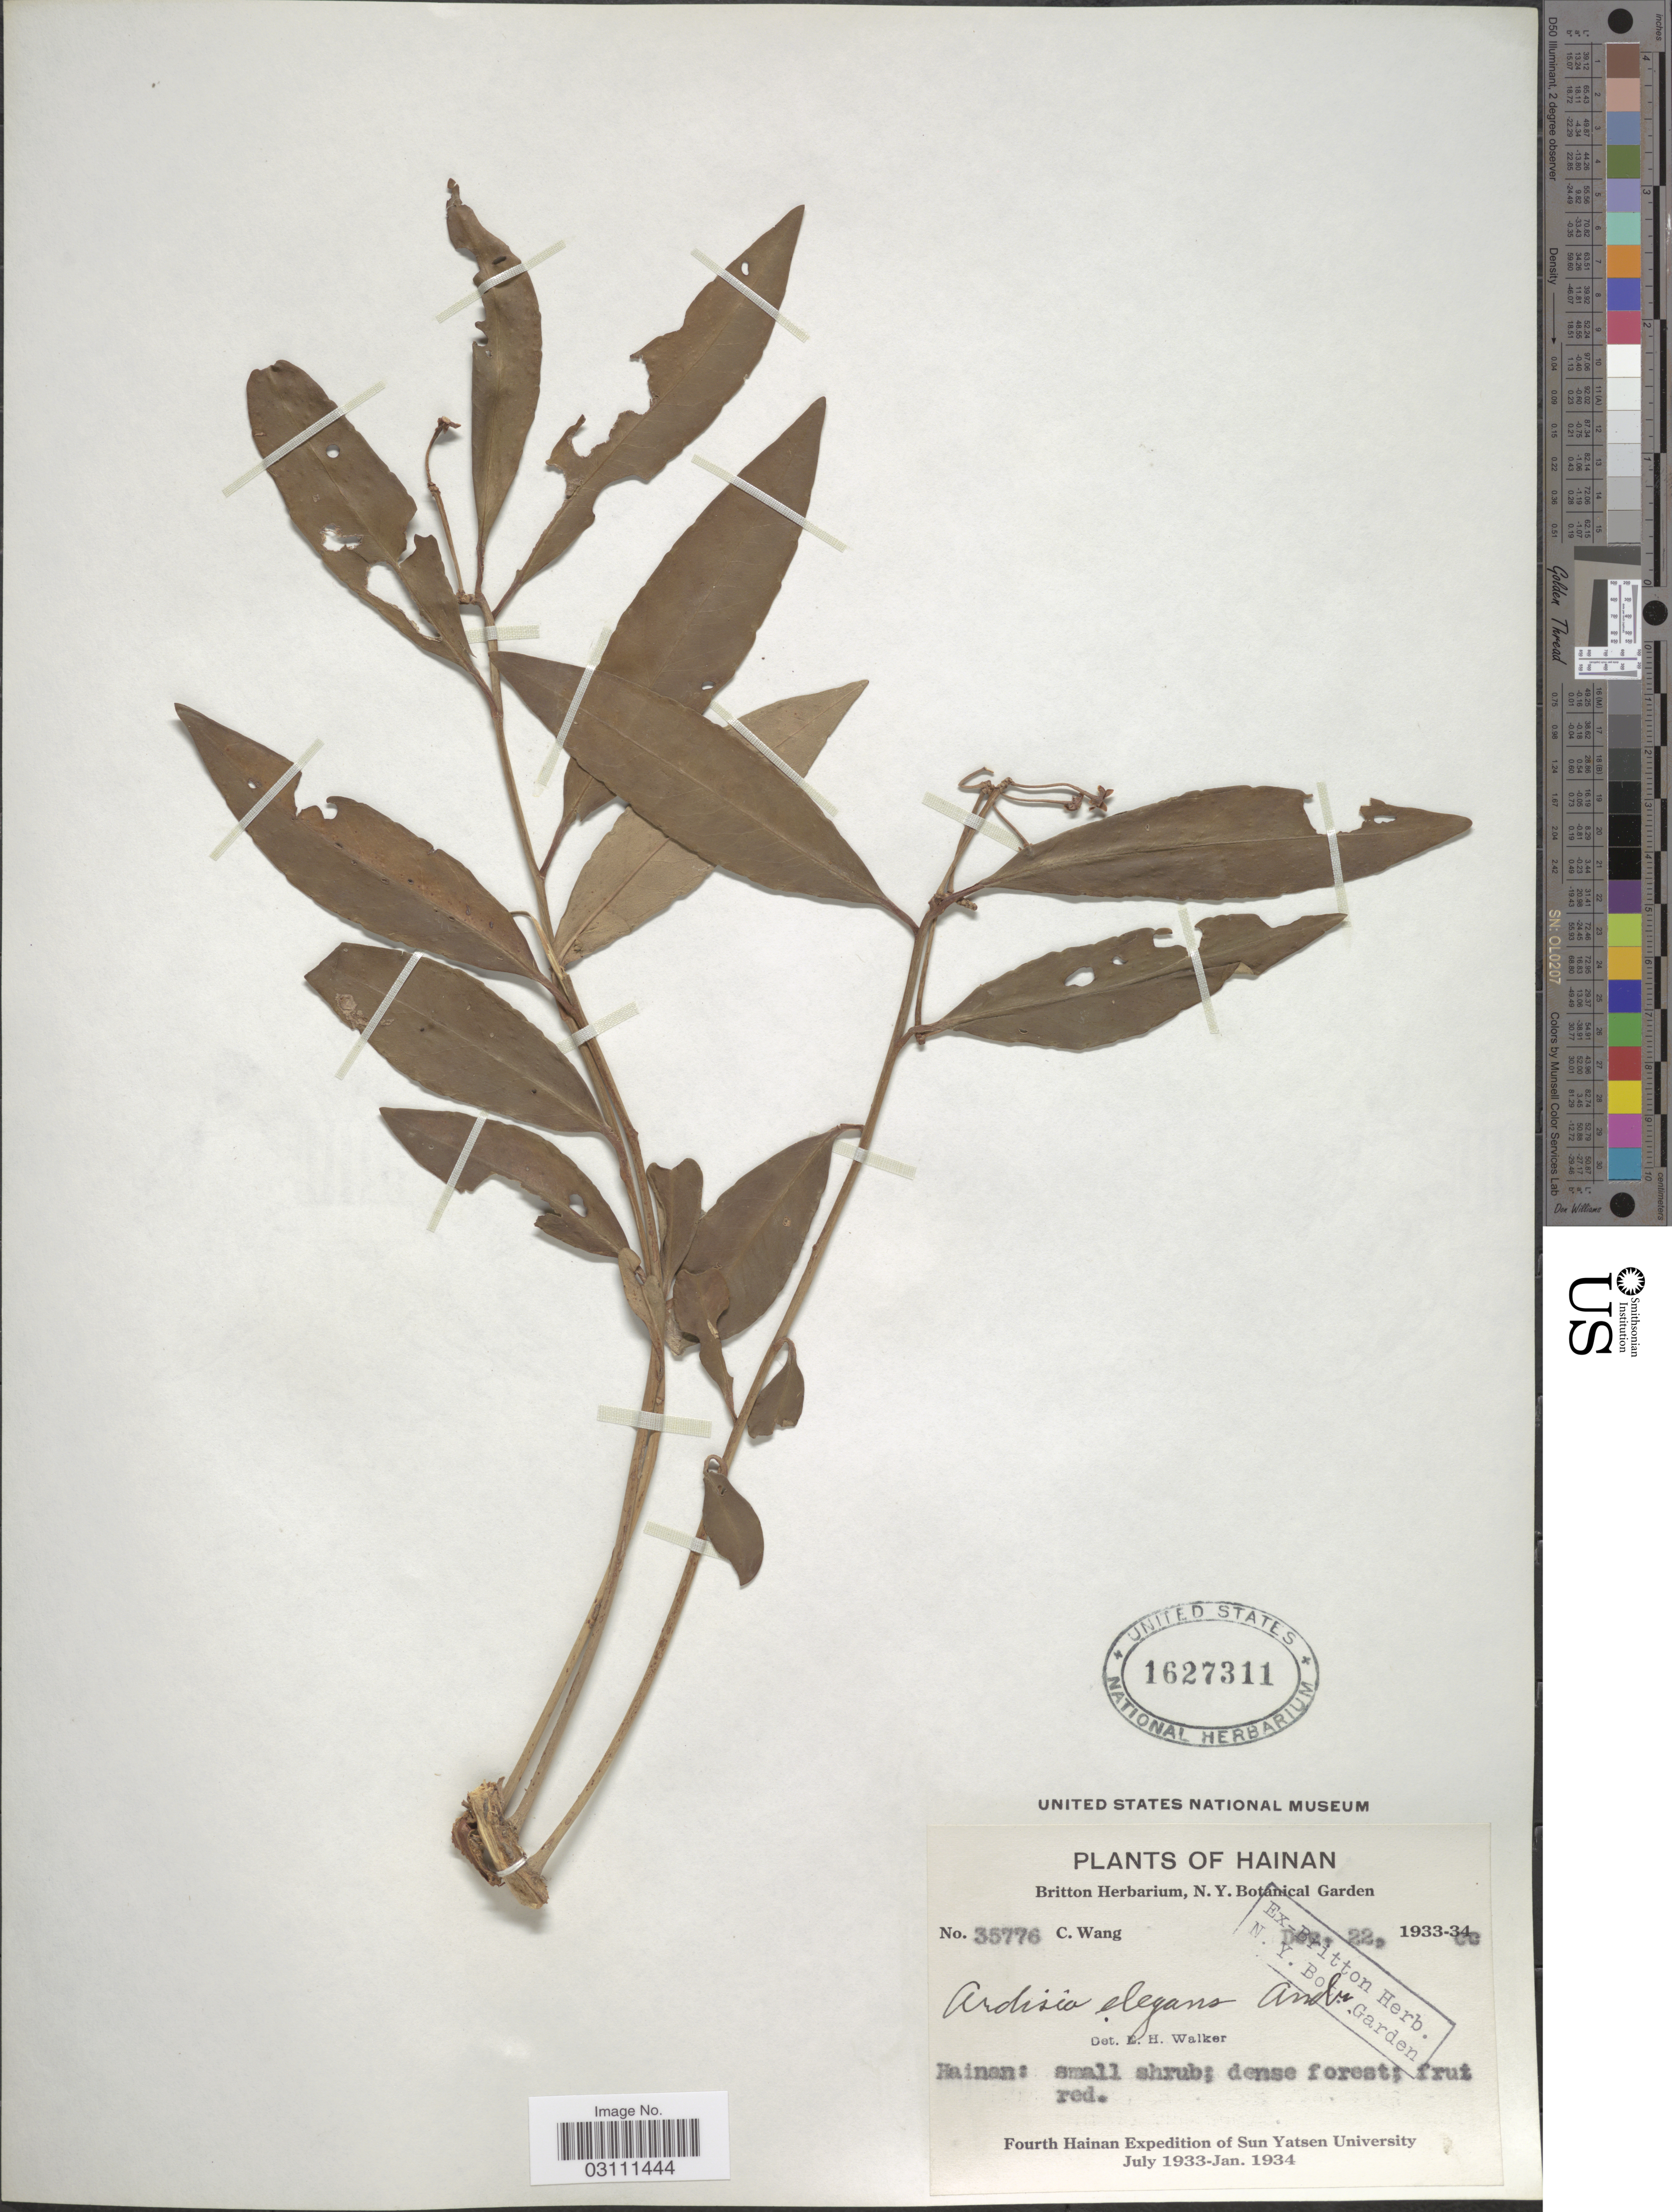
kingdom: Plantae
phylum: Tracheophyta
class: Magnoliopsida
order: Ericales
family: Primulaceae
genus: Ardisia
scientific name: Ardisia elegans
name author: Andrews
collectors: C. Wang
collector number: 35776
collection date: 1933-12-22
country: China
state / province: Hainan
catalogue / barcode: US 1627311